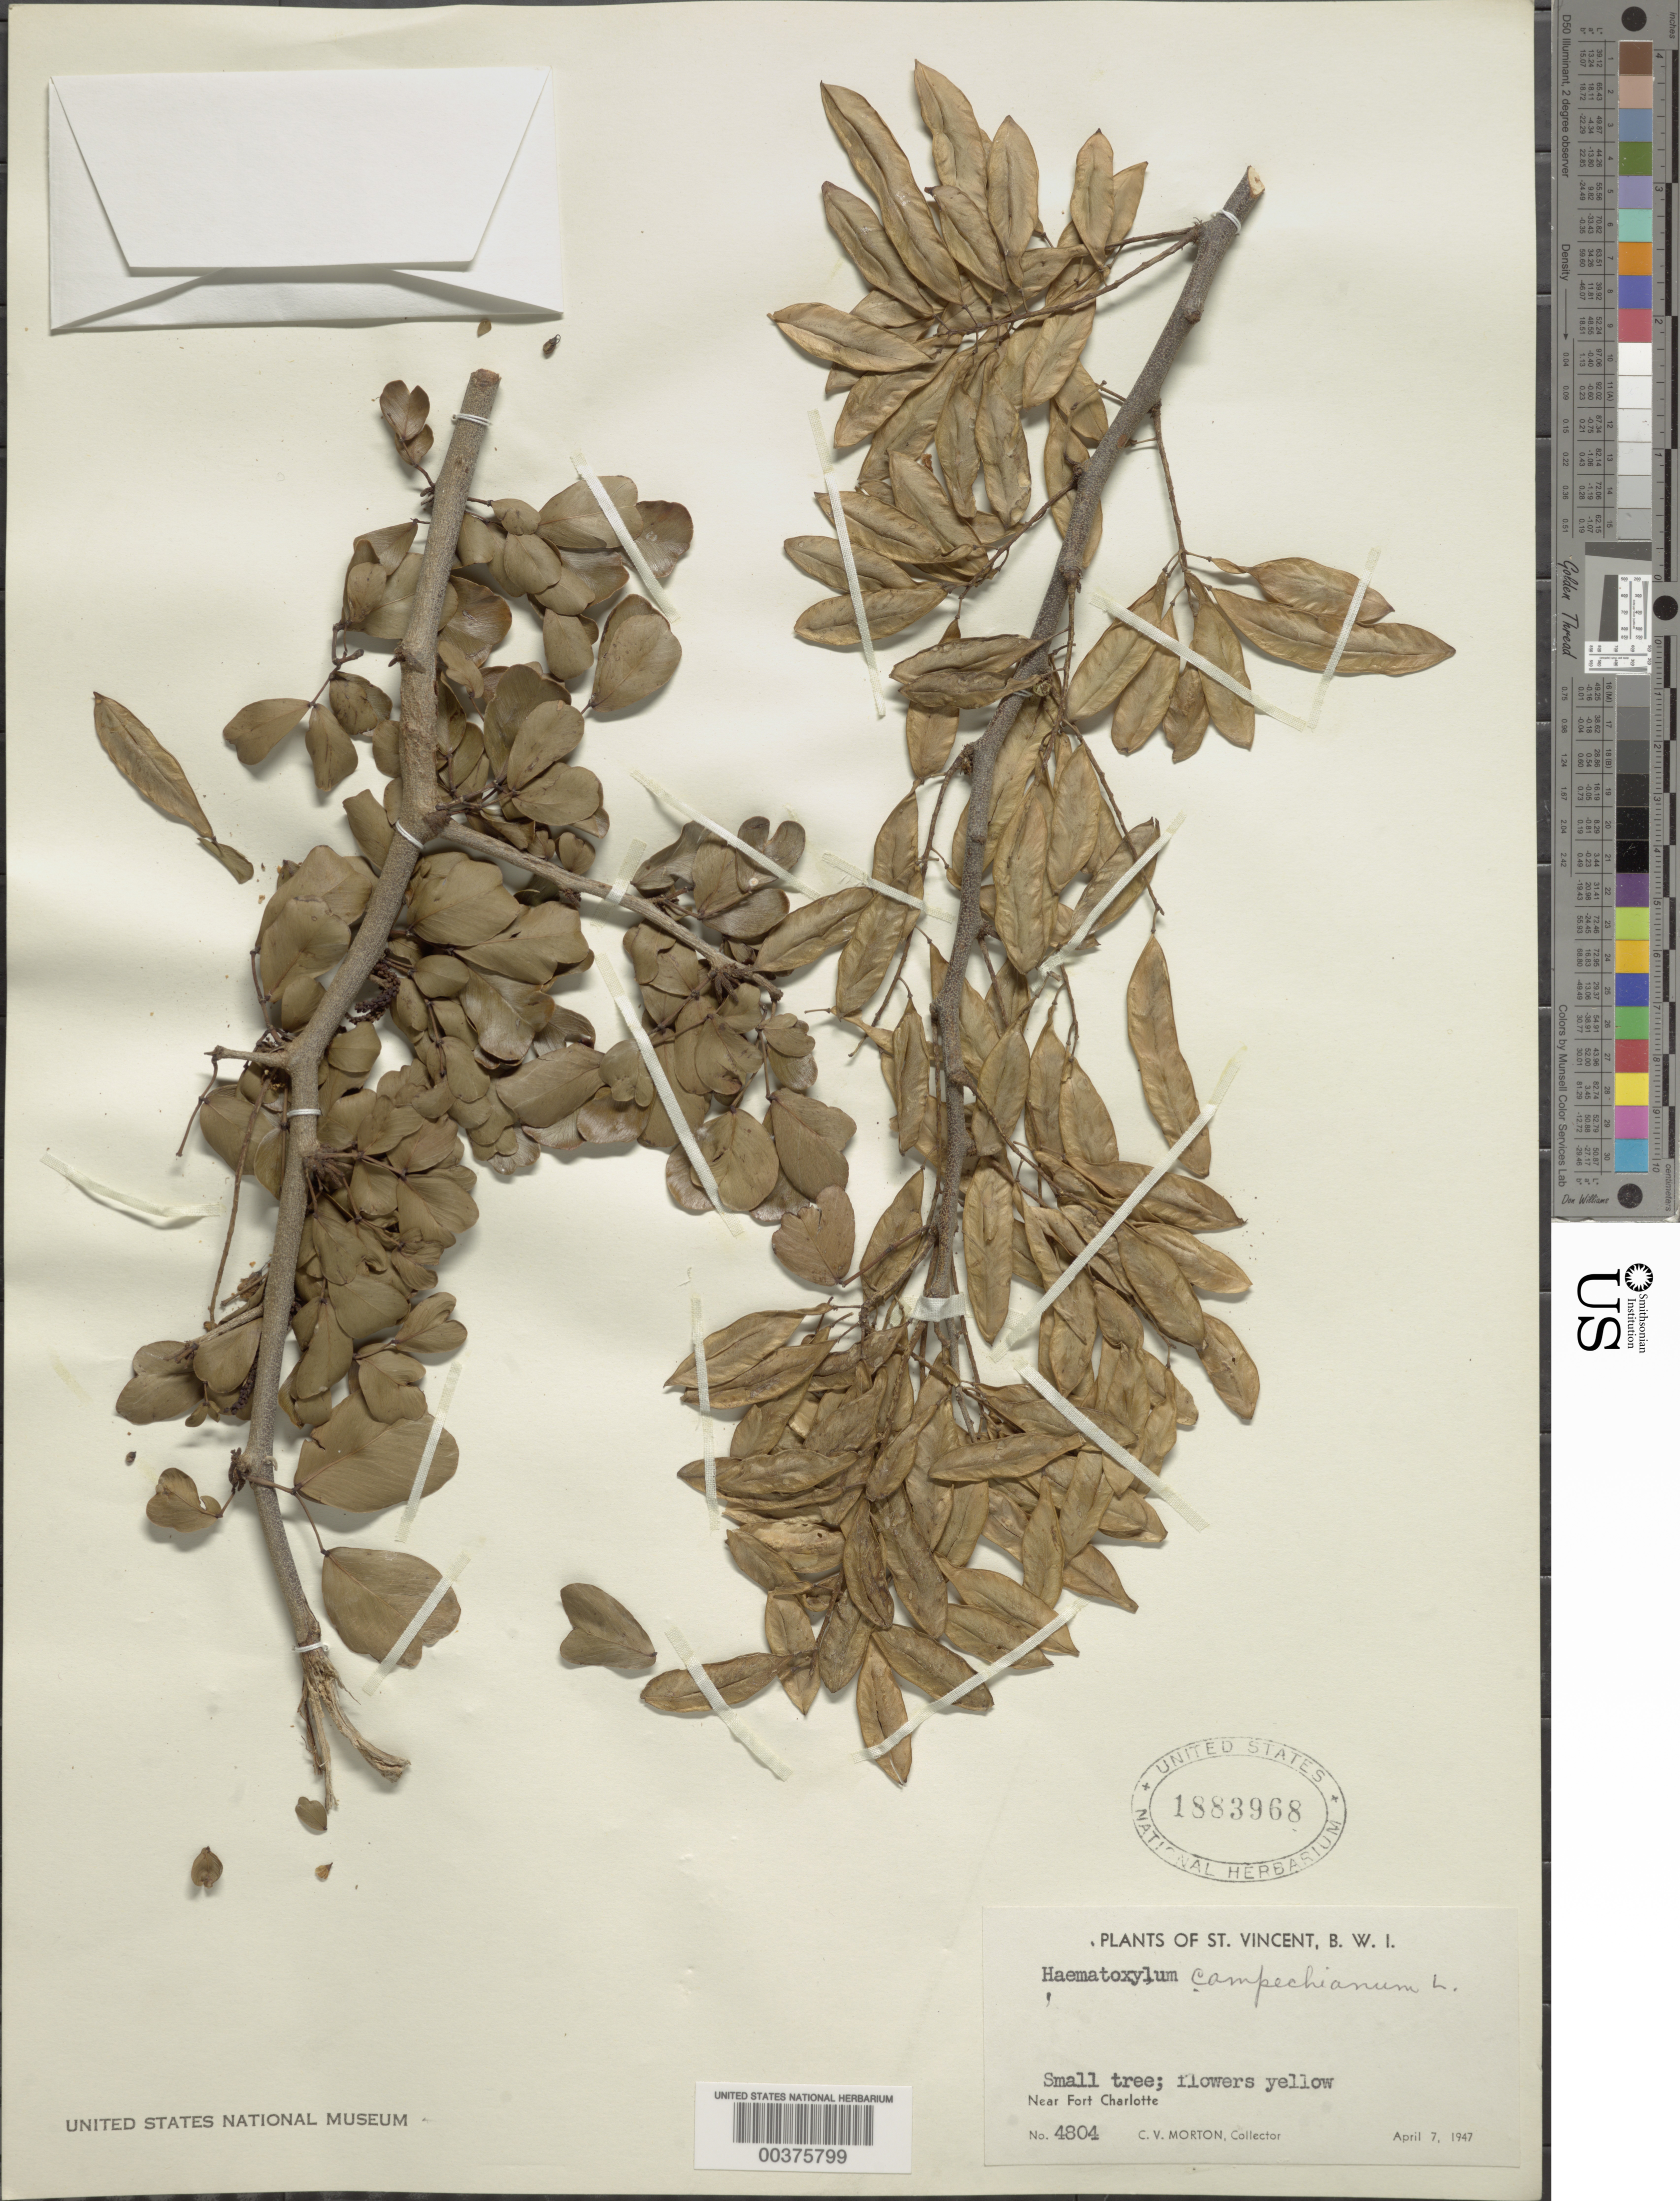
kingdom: Plantae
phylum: Tracheophyta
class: Magnoliopsida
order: Fabales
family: Fabaceae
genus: Haematoxylum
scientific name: Haematoxylum campechianum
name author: L.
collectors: C. V. Morton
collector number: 4804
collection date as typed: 07 Apr 1947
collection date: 1947-04-07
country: St. Vincent - Grenadines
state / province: Saint Andrew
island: St. Vincent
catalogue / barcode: US 1883968